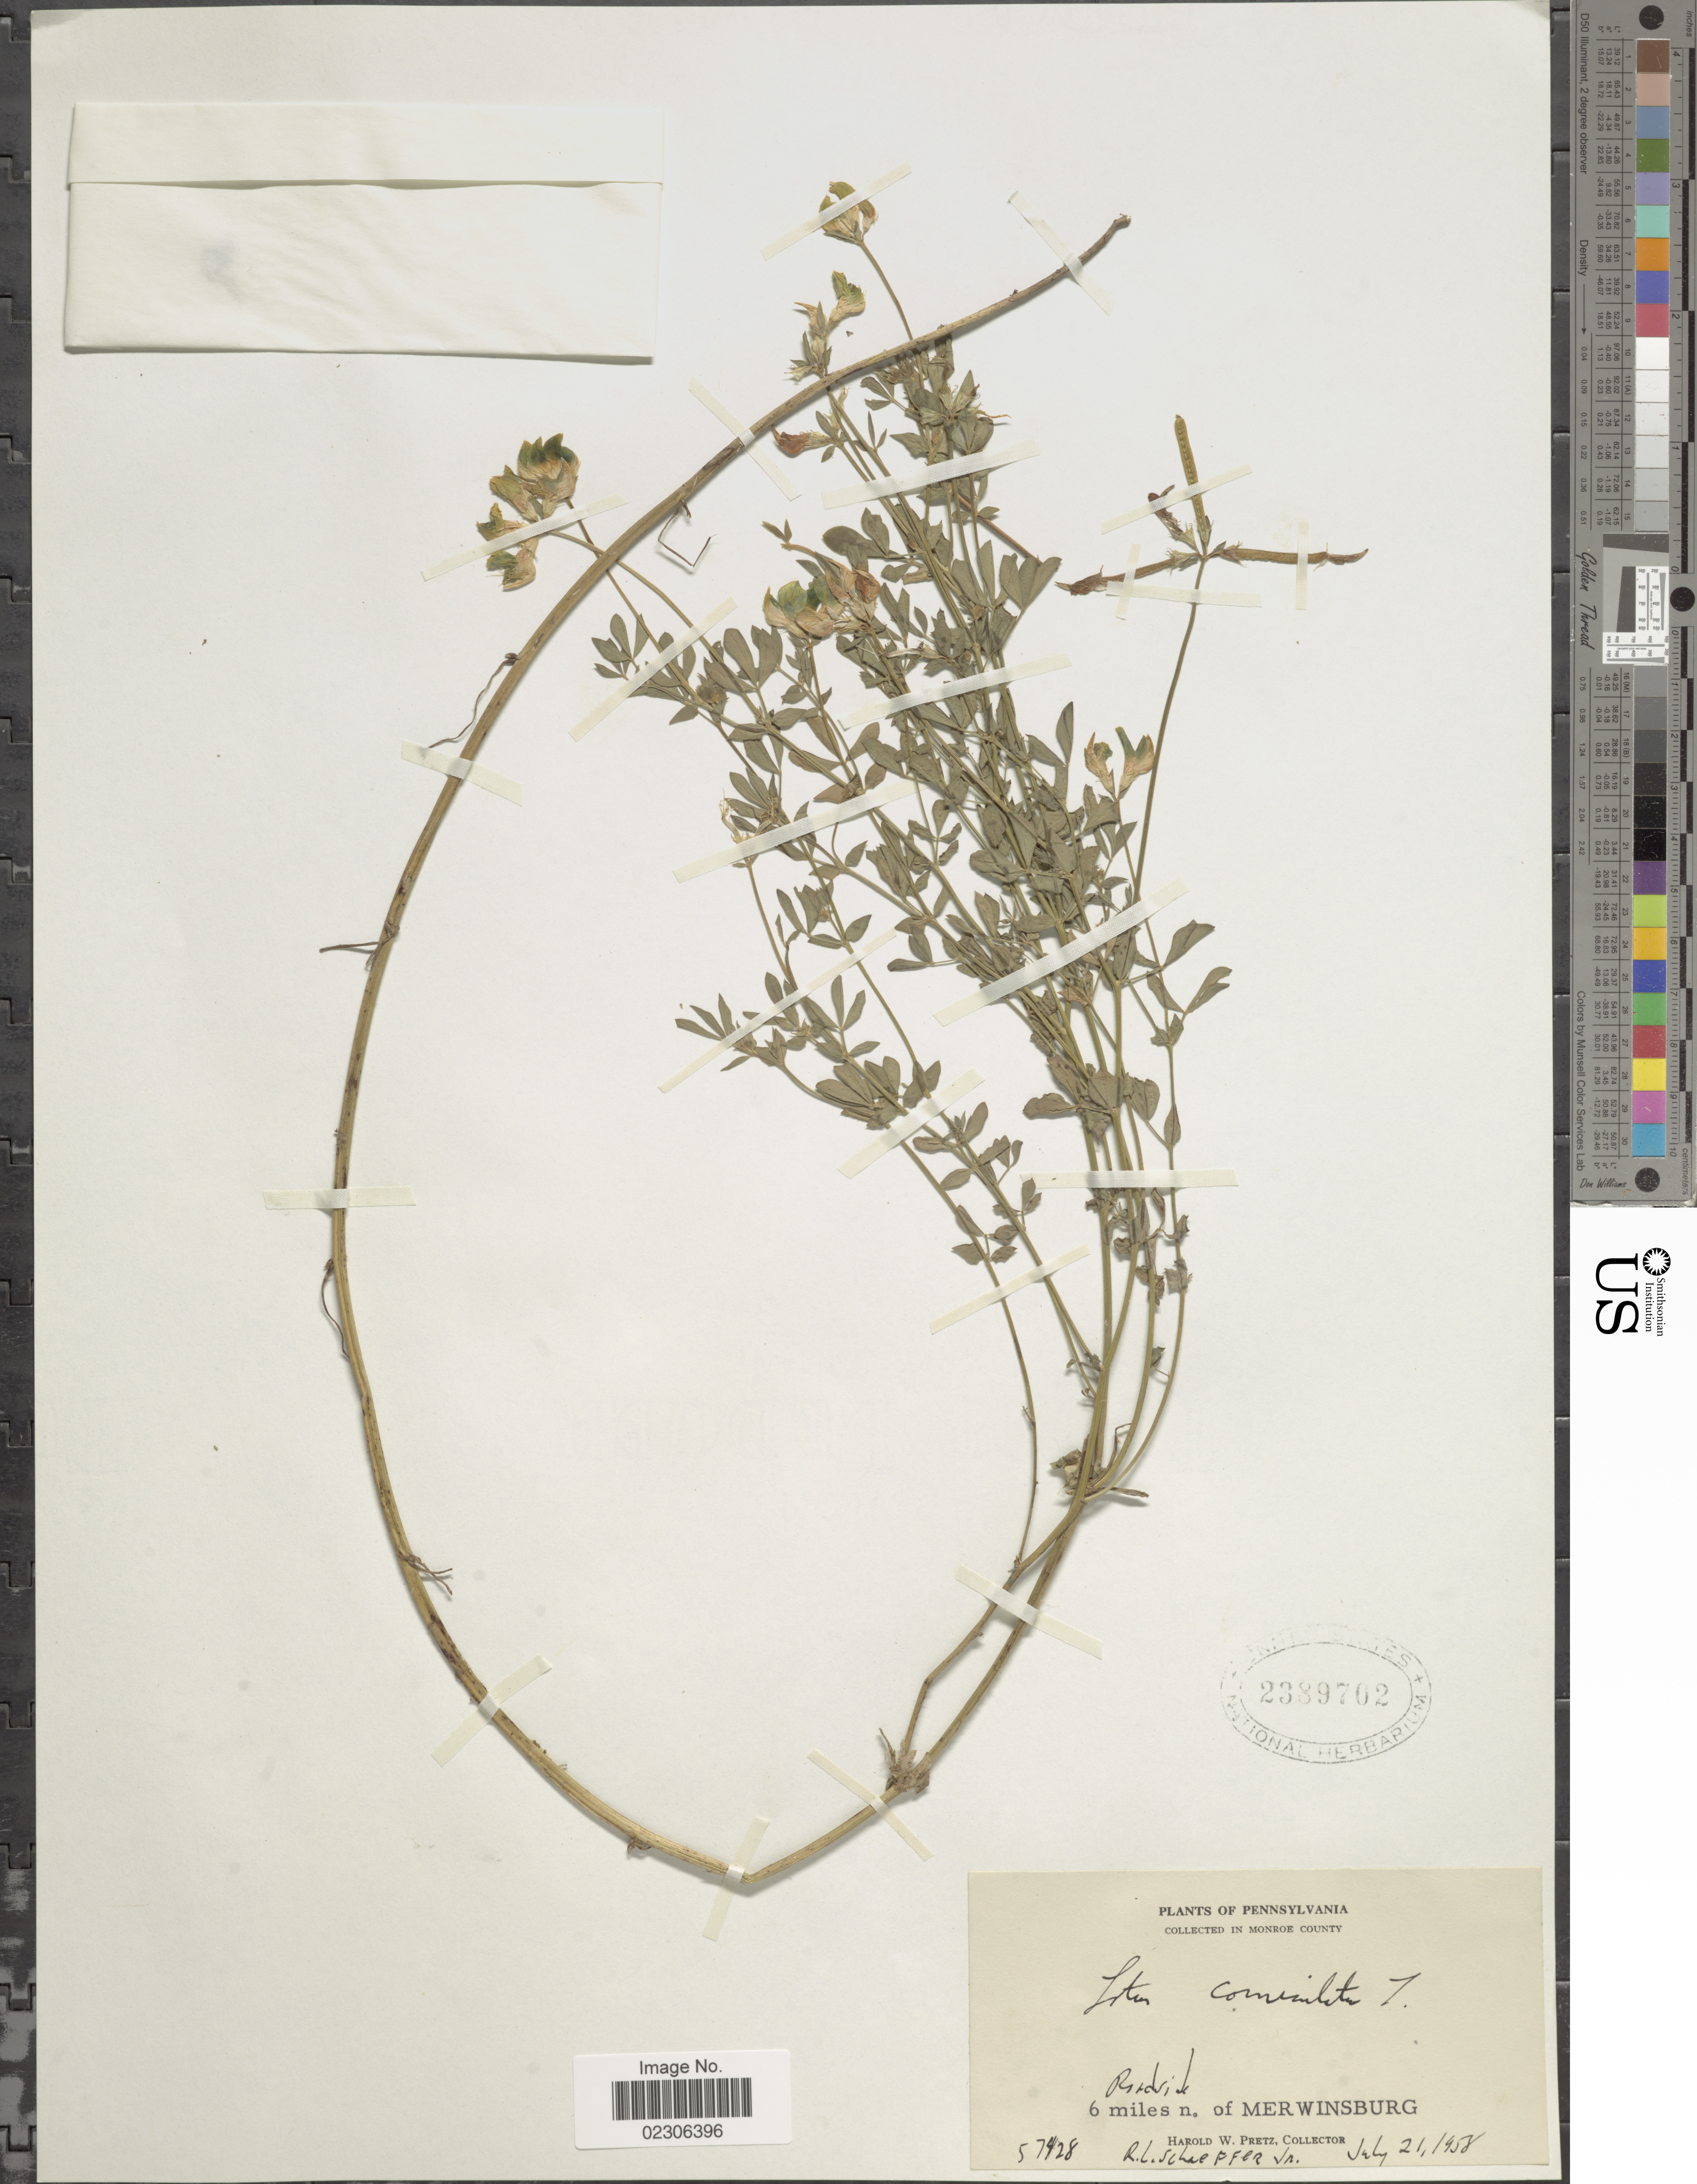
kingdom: Plantae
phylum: Tracheophyta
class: Magnoliopsida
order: Fabales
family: Fabaceae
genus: Lotus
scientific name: Lotus corniculatus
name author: L.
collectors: H. W. Pretz & R. L. Schaeffer Jr.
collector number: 57428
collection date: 1958-07-21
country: United States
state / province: Pennsylvania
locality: Roadside, 6 miles n. of Merwinsburg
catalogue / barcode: US 2389702